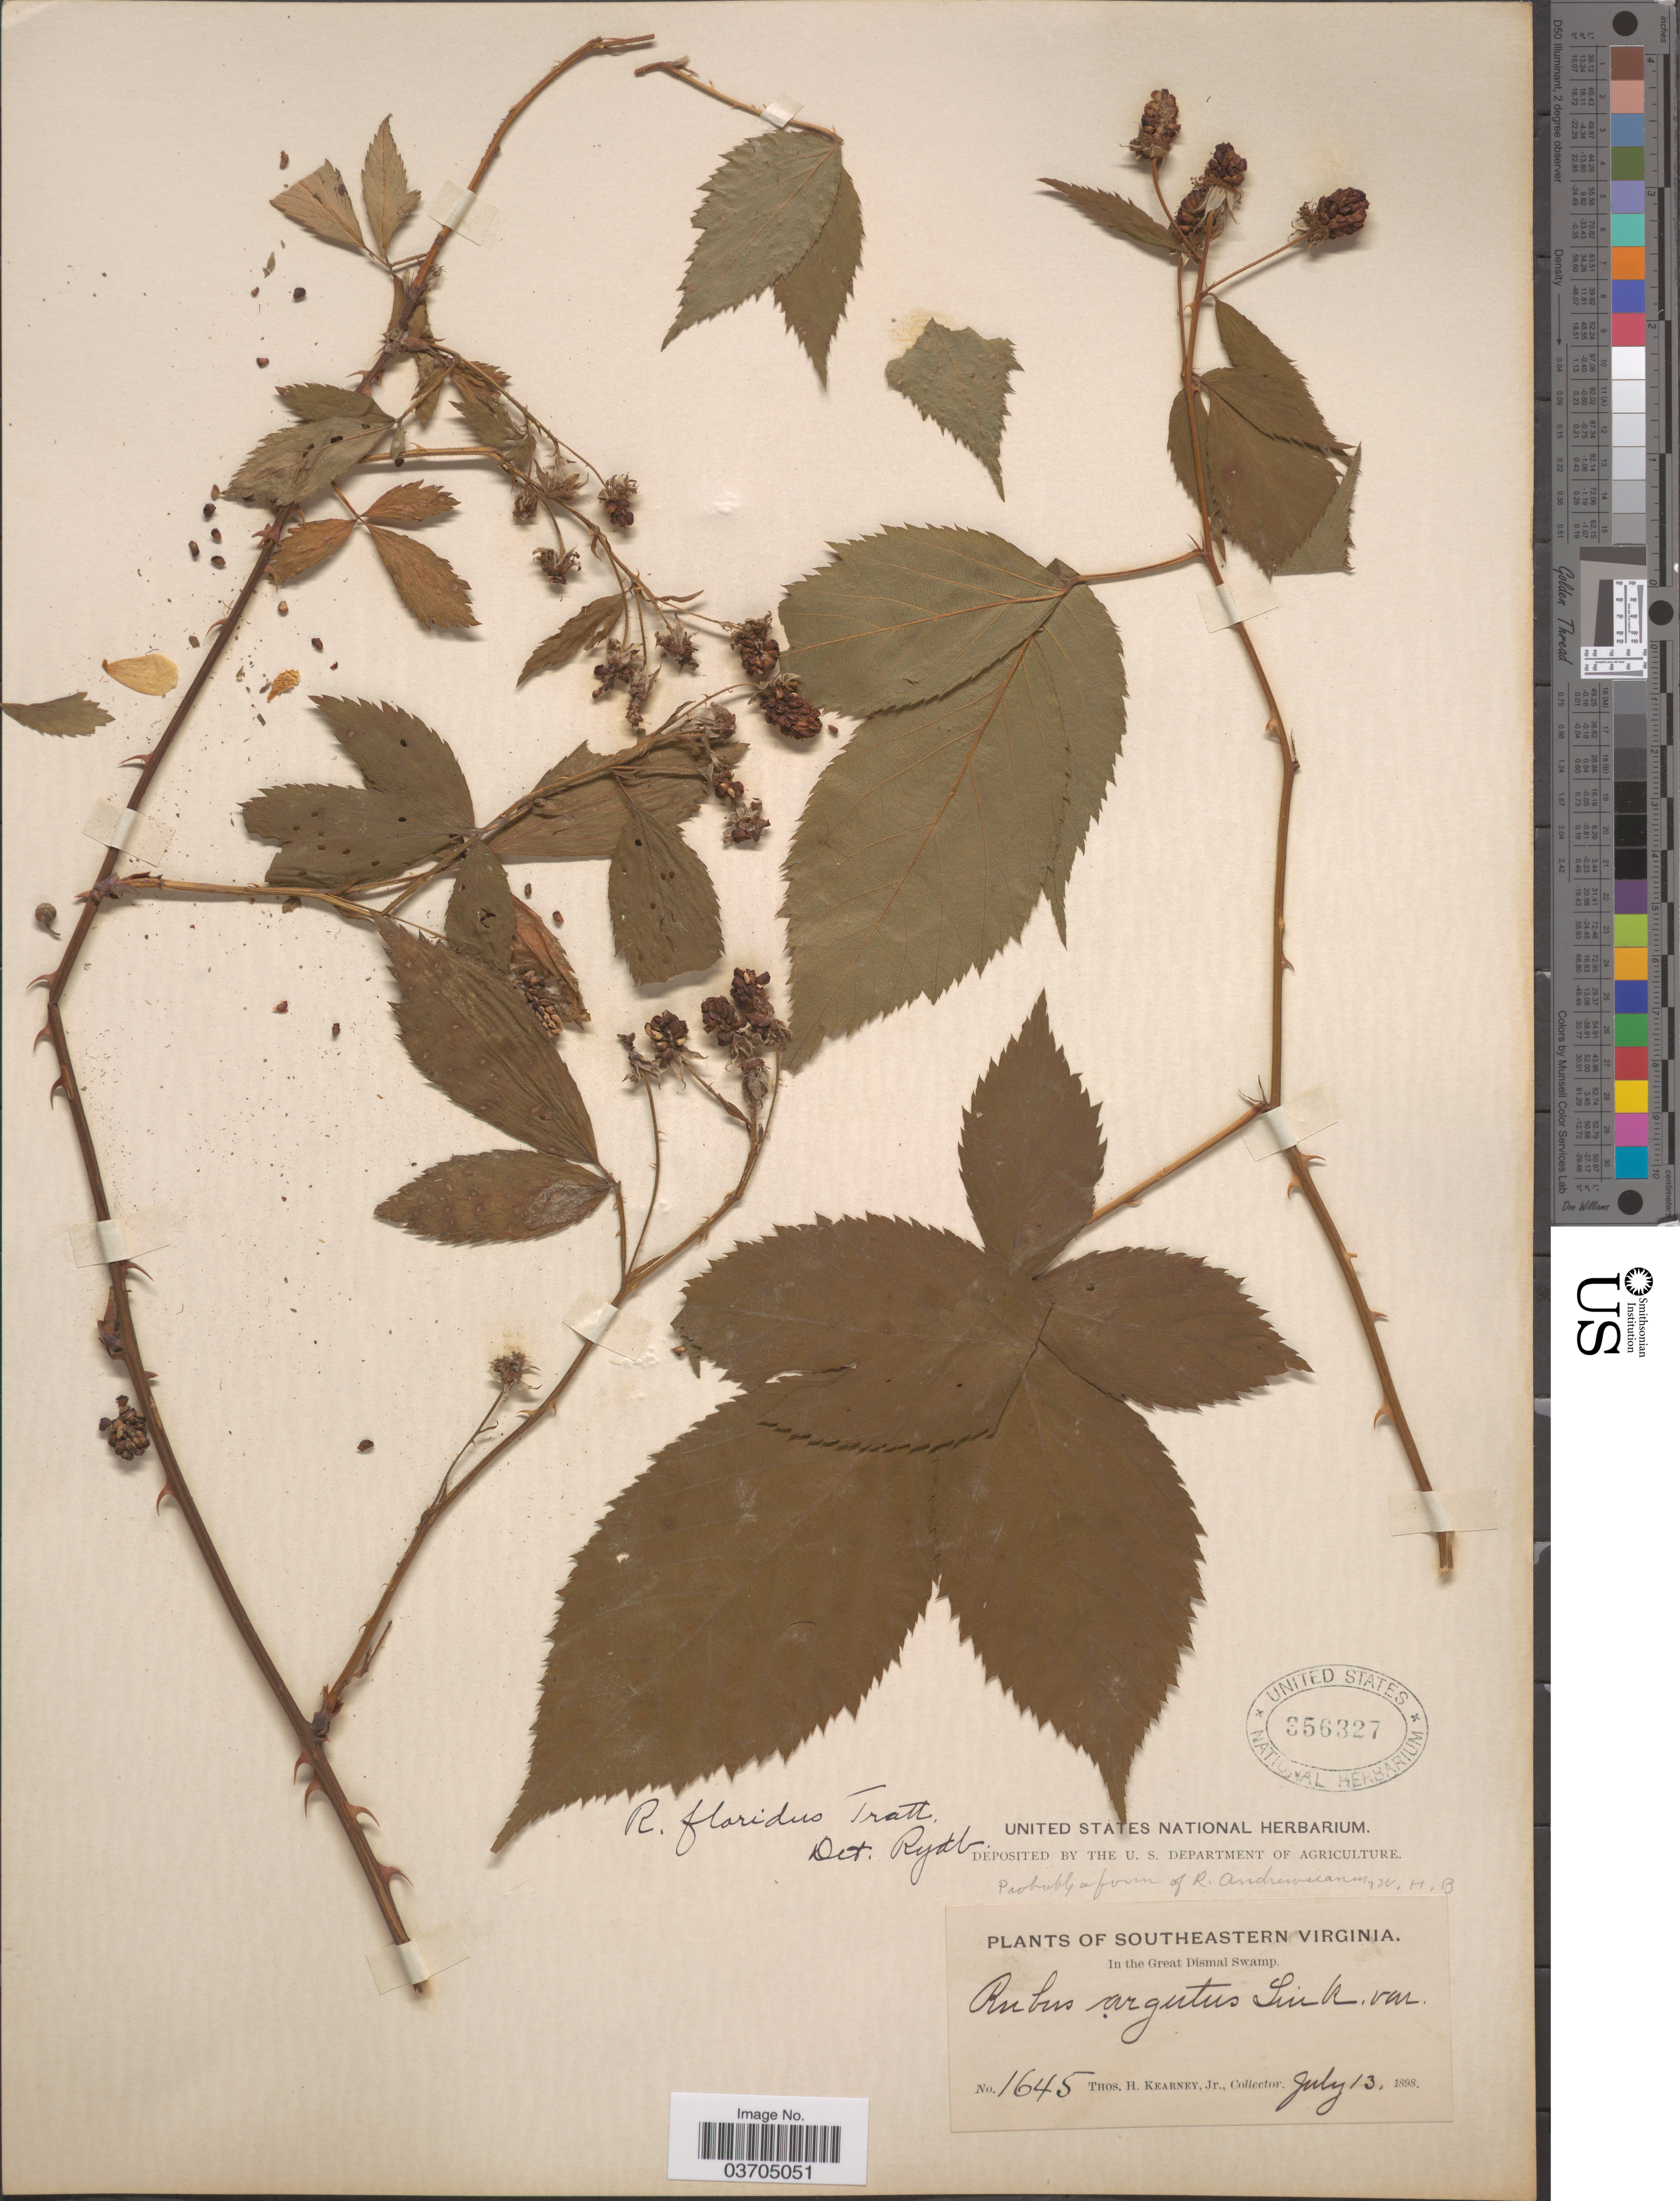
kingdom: Plantae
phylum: Tracheophyta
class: Magnoliopsida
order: Rosales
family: Rosaceae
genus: Rubus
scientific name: Rubus floridus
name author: Tratt.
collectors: T. H. Kearney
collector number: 1645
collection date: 1898-07-13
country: United States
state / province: Virginia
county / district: City of Chesapeake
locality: Southeastern Virginia. In the Great Dismal Swamp.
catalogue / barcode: US 356327